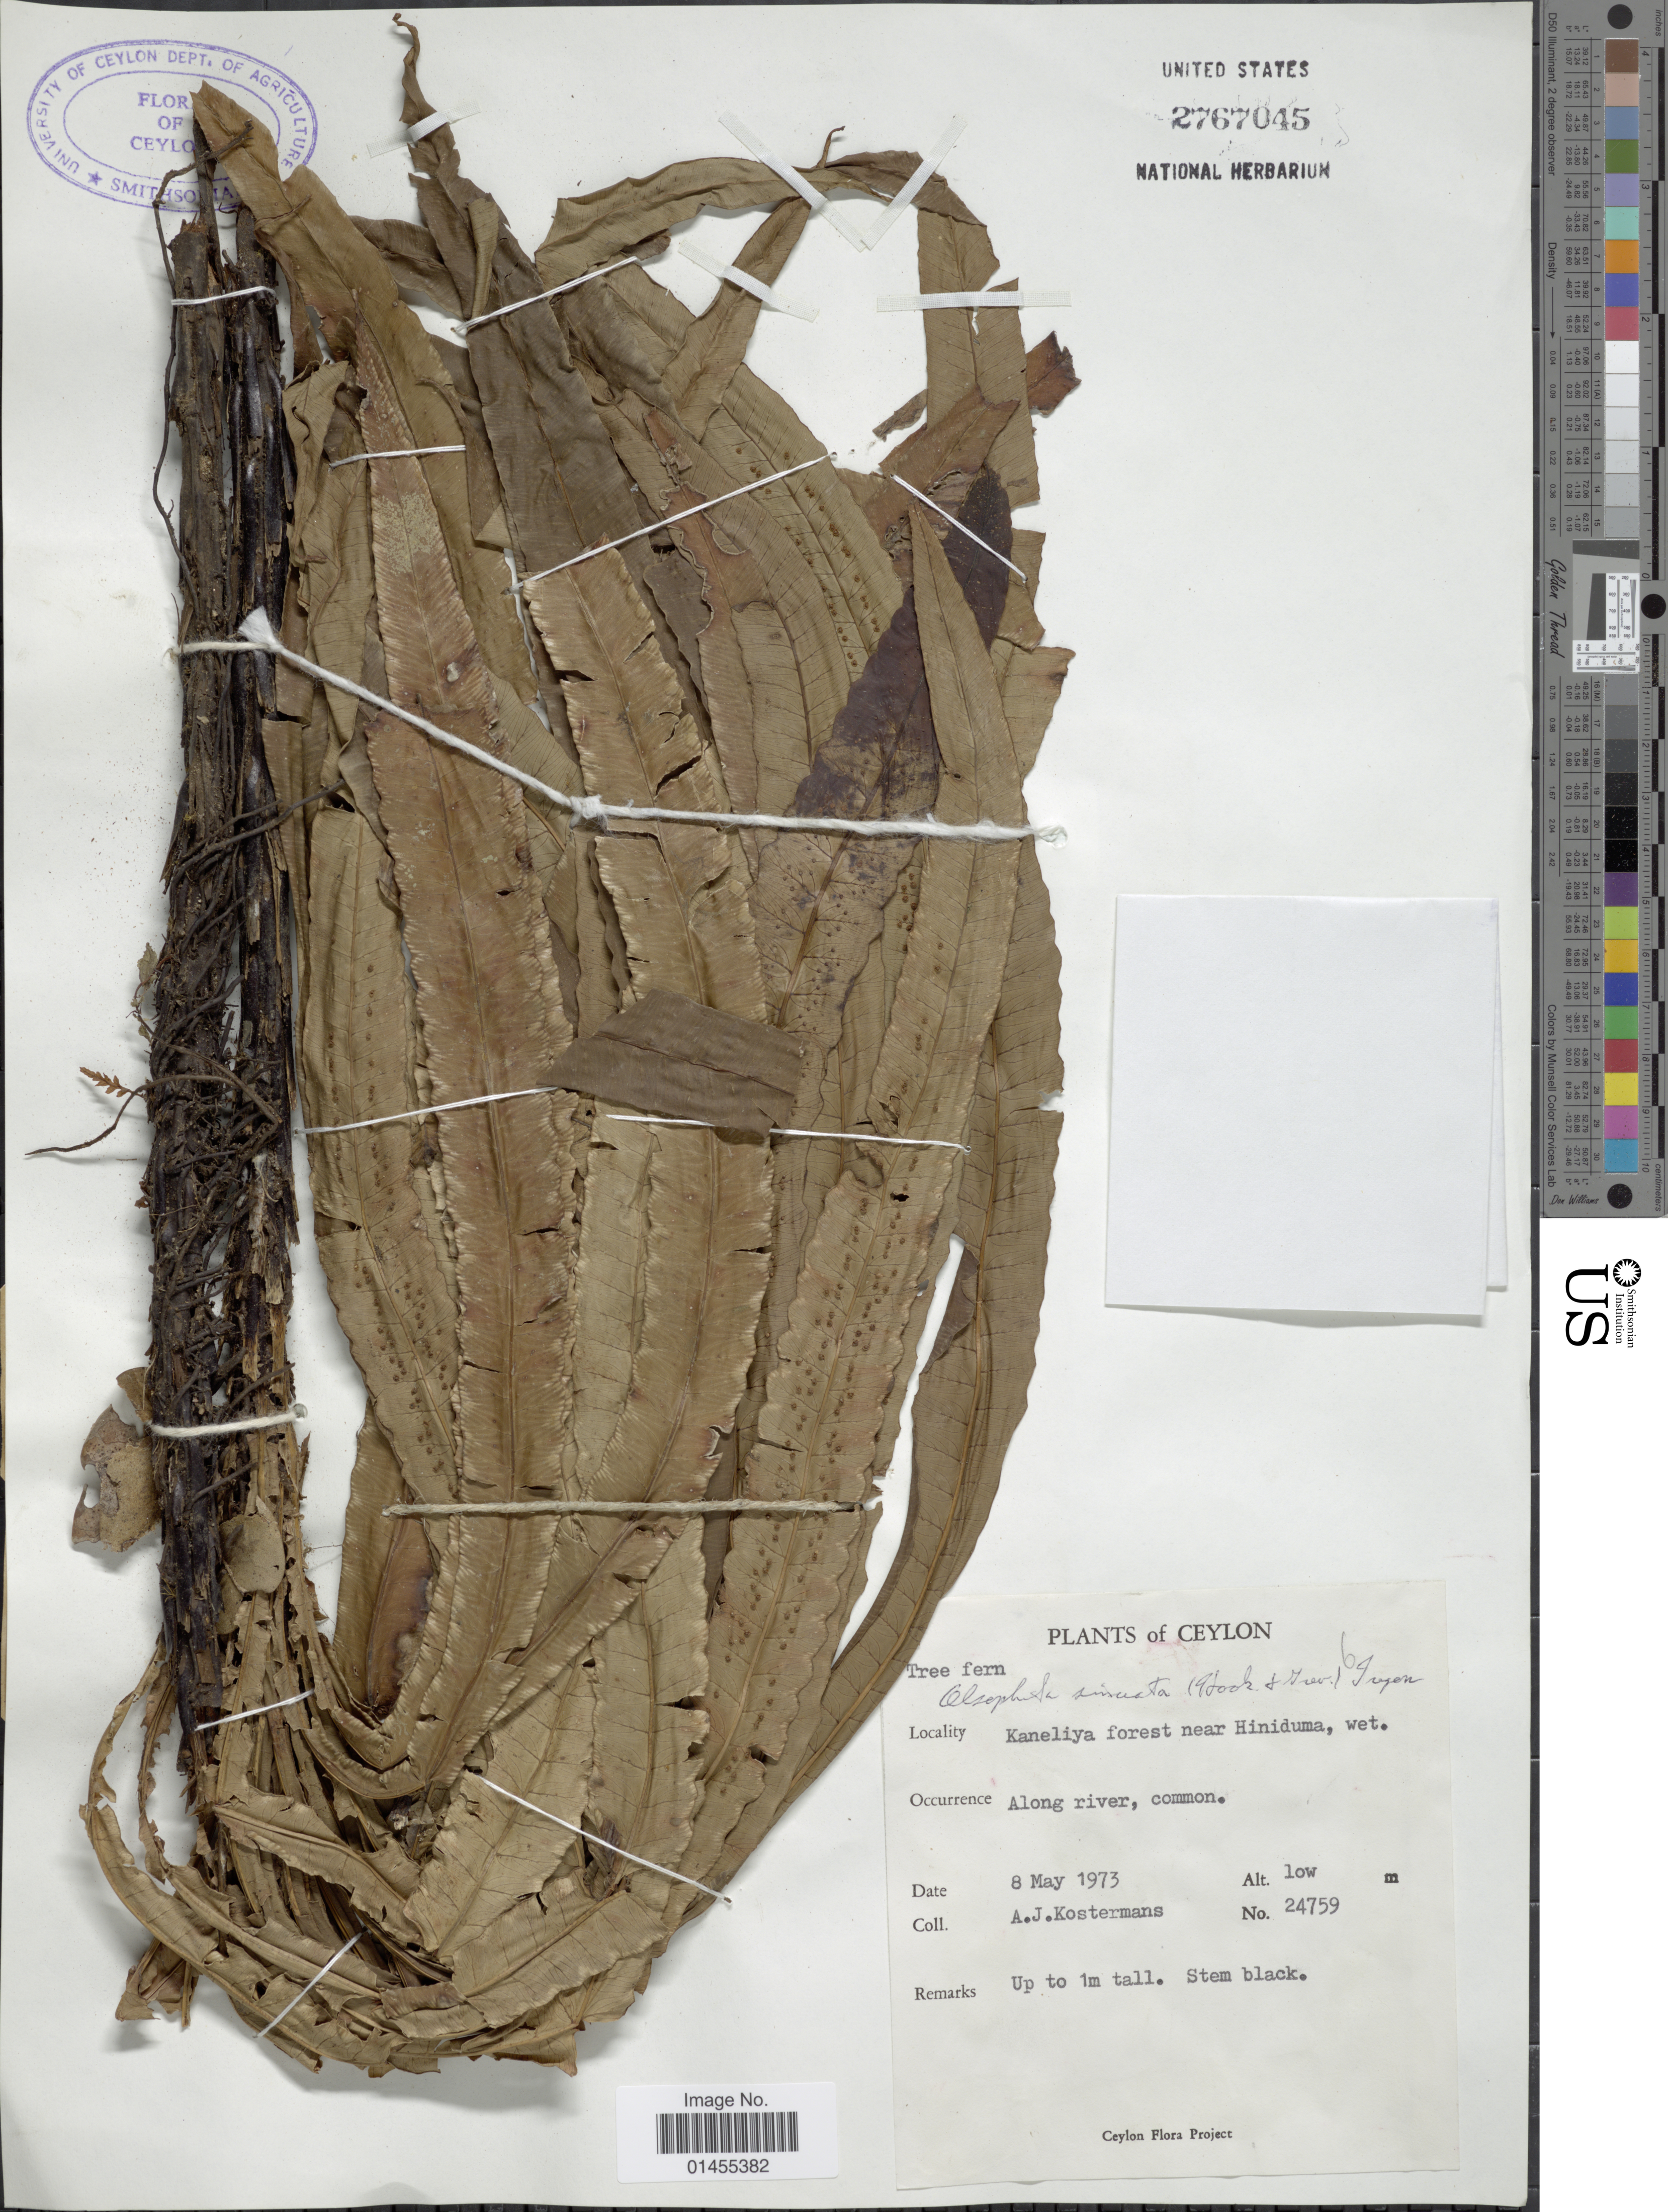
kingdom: Plantae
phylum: Tracheophyta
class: Polypodiopsida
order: Cyatheales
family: Cyatheaceae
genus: Alsophila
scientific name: Alsophila sinuata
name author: (Hook. & Grev.) R.M. Tryon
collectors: A. J. G. Kostermans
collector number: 24759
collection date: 1973-05-08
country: Sri Lanka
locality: Ceylon, Kaneliya forest near Hiniduma, wet.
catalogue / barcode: US 2767045